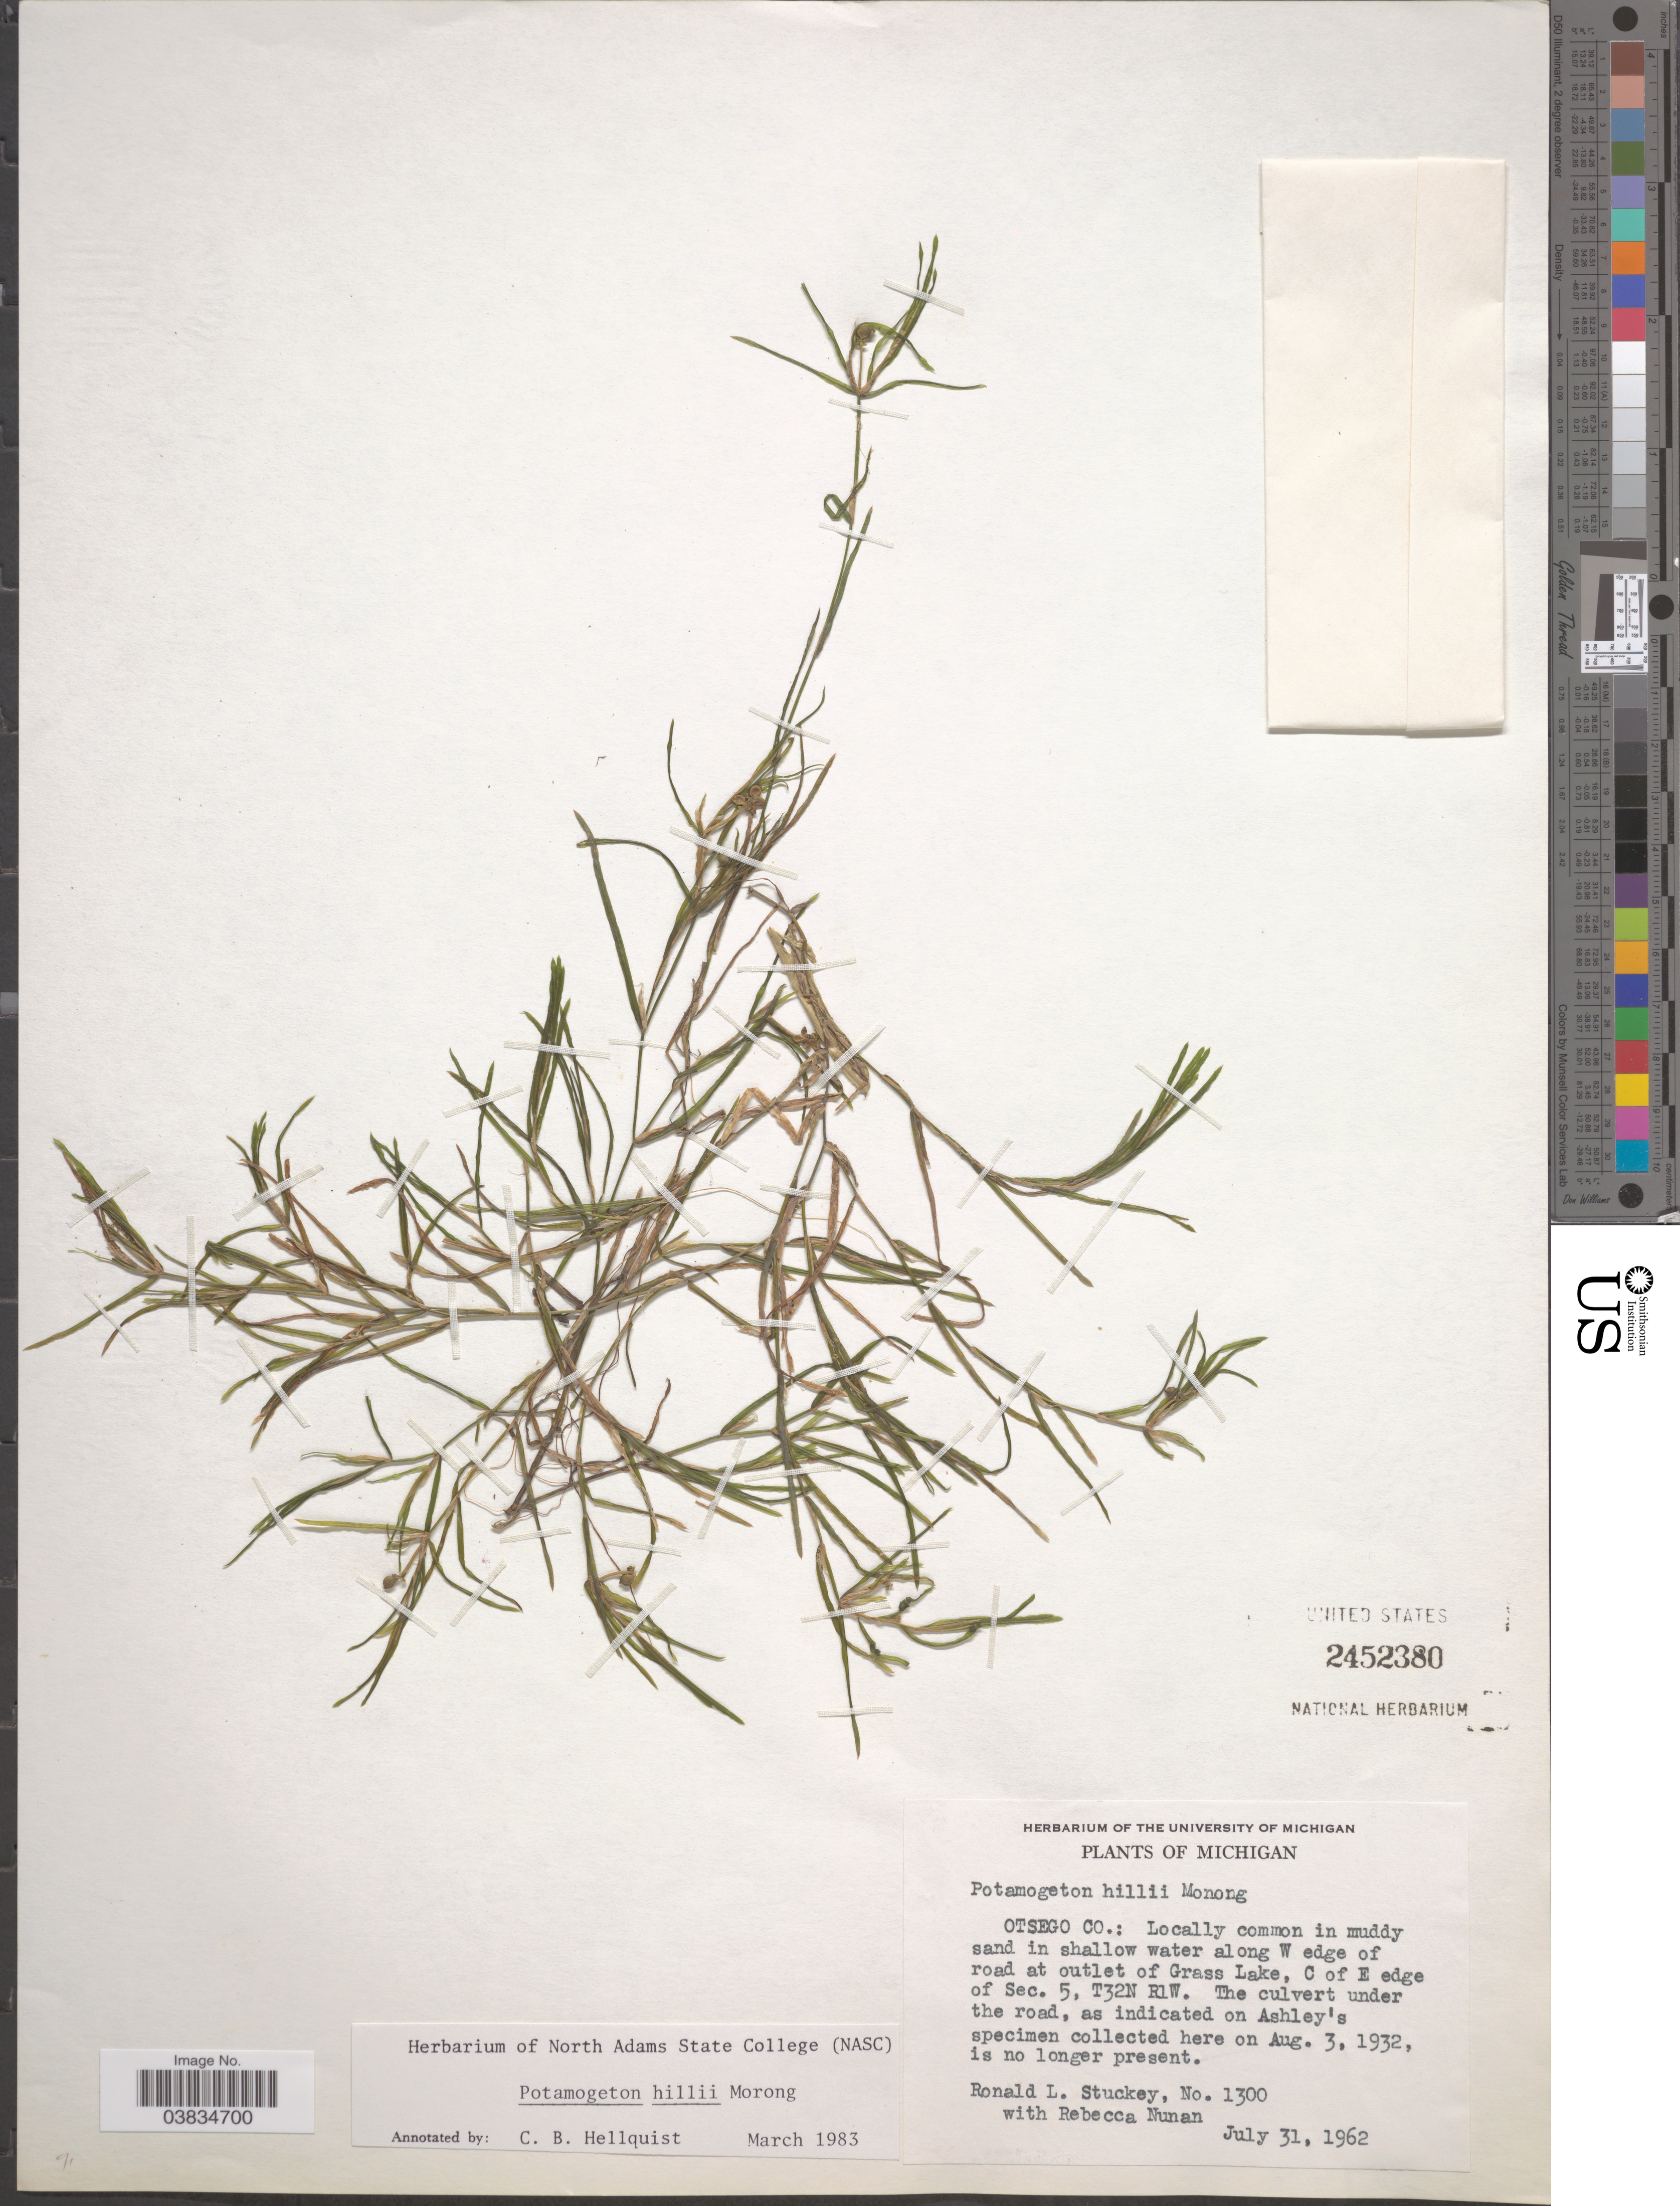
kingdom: Plantae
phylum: Tracheophyta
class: Liliopsida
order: Alismatales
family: Potamogetonaceae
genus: Potamogeton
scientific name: Potamogeton hillii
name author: Morong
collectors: R. L. Stuckey & R. Nunan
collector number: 1300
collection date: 1962-07-31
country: United States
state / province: Michigan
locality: Otsego Co.: Locally common in muddy sand in yellow water along W edge of road at outlet of Grass Lake, C of E edge of Sec. 5, T32N R1W.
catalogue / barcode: US 2452380